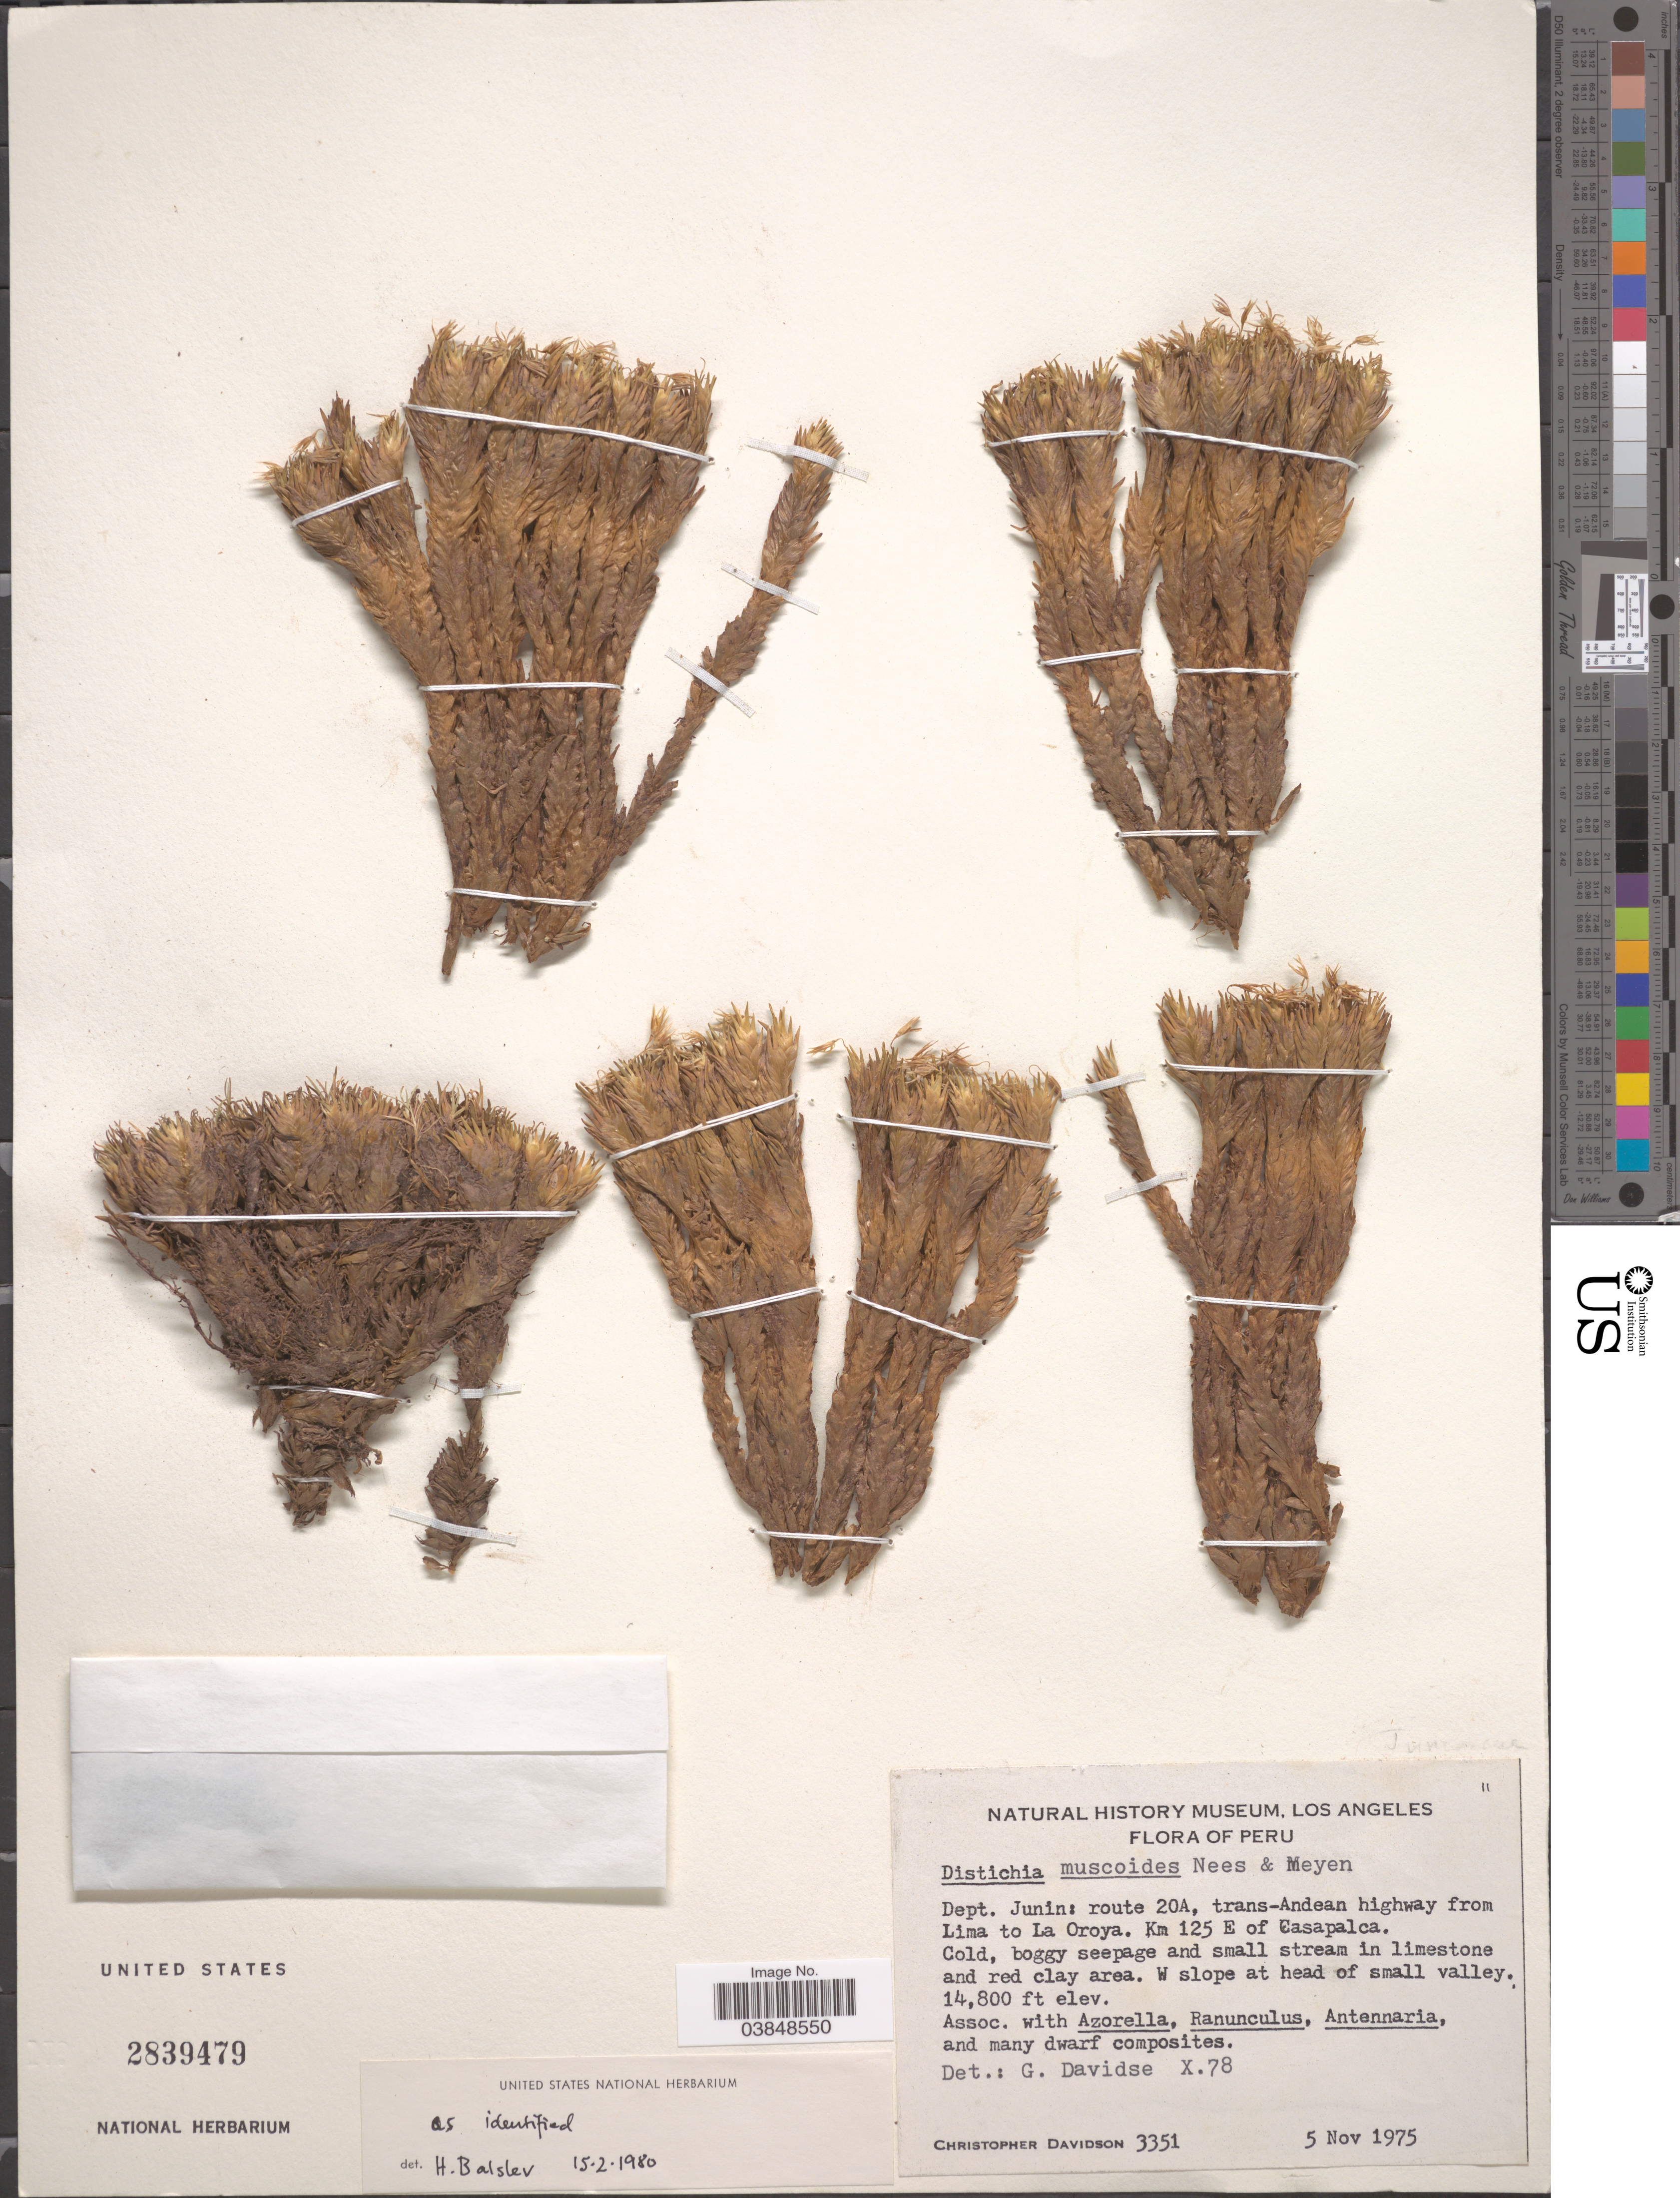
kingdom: Plantae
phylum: Tracheophyta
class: Liliopsida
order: Poales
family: Juncaceae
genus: Distichia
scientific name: Distichia muscoides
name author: Nees & Meyen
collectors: C. Davidson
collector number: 3351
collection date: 1975-11-05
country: Peru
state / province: Junín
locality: Dept. Junin: route 20A, trans-Andean highway from Lima to La Oroya. Km 125 E of Casapalca. W slope at head of small valley.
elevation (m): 4511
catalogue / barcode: US 2839479